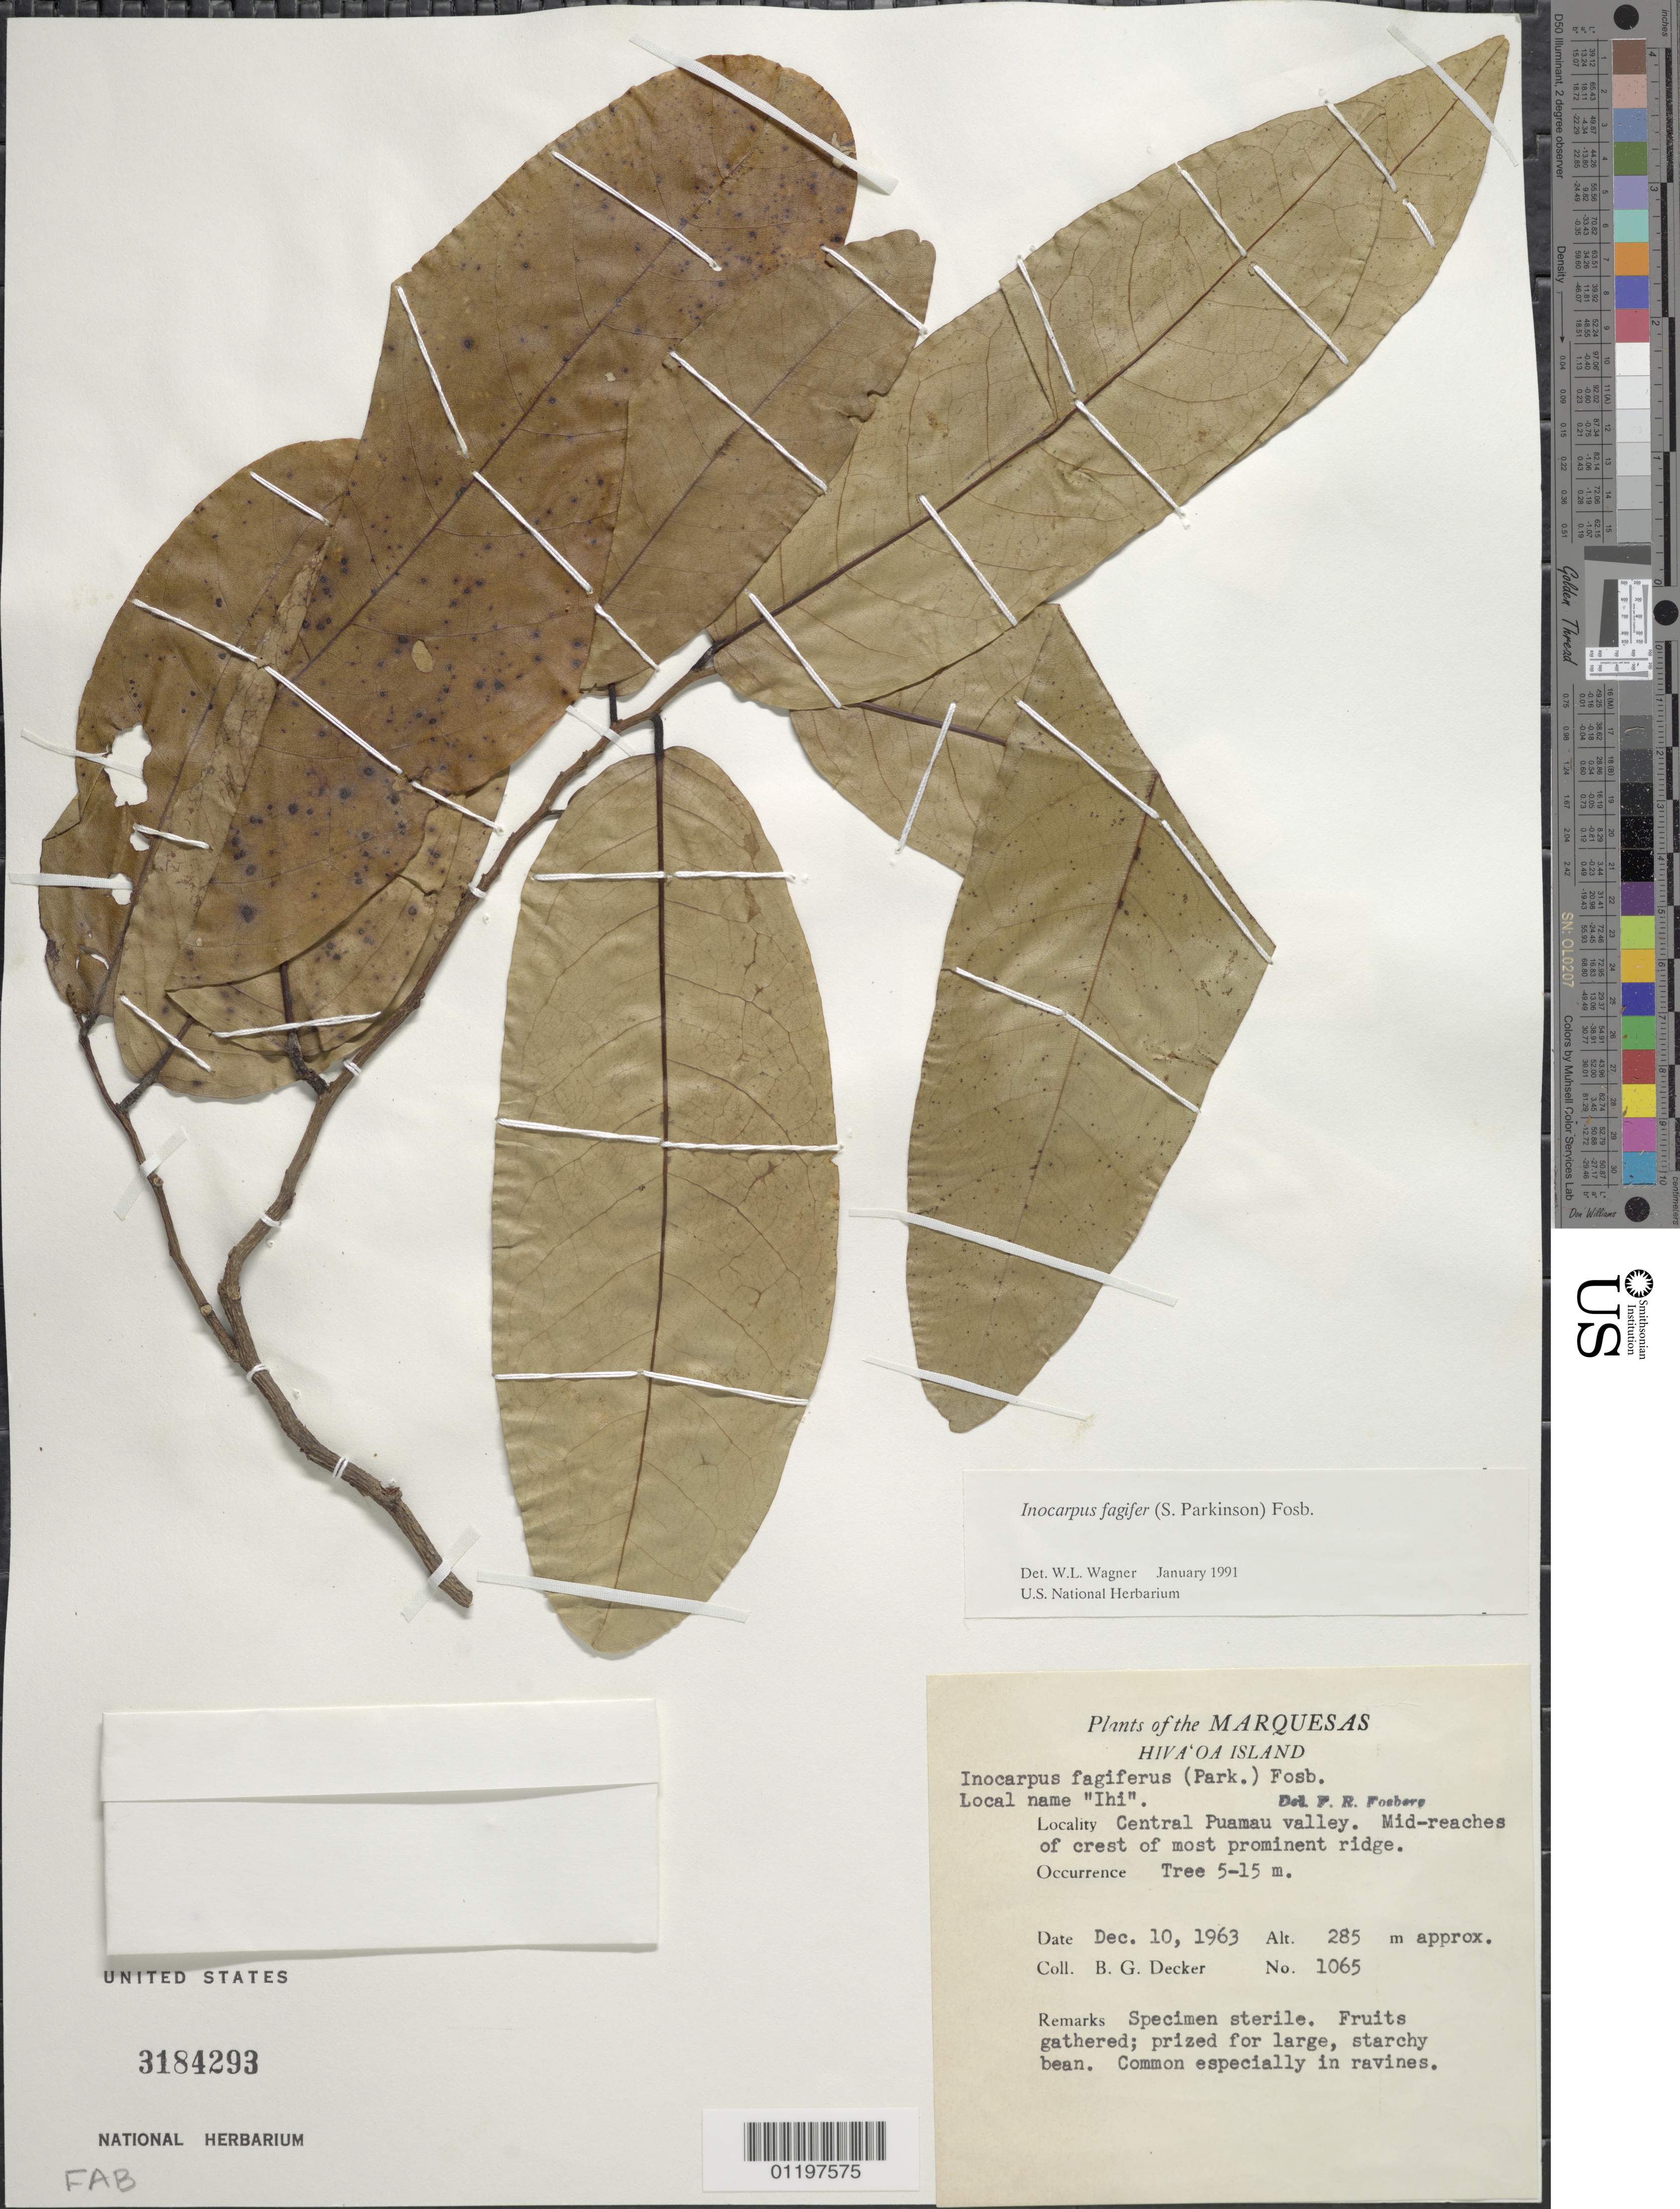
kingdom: Plantae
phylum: Tracheophyta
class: Magnoliopsida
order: Fabales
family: Fabaceae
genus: Inocarpus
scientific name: Inocarpus fagifer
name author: (Parkinson) Fosberg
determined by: Wagner, W. L., (BOT), Smithsonian Institution - National Museum of Natural History (UNITED STATES)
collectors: B. G. Decker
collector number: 1065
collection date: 1963-12-10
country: French Polynesia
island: Hiva Oa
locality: central Puamau Valley, mid-reaches of crest of most prominent ridge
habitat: Common especially in ravines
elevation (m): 285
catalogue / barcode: US 3184293